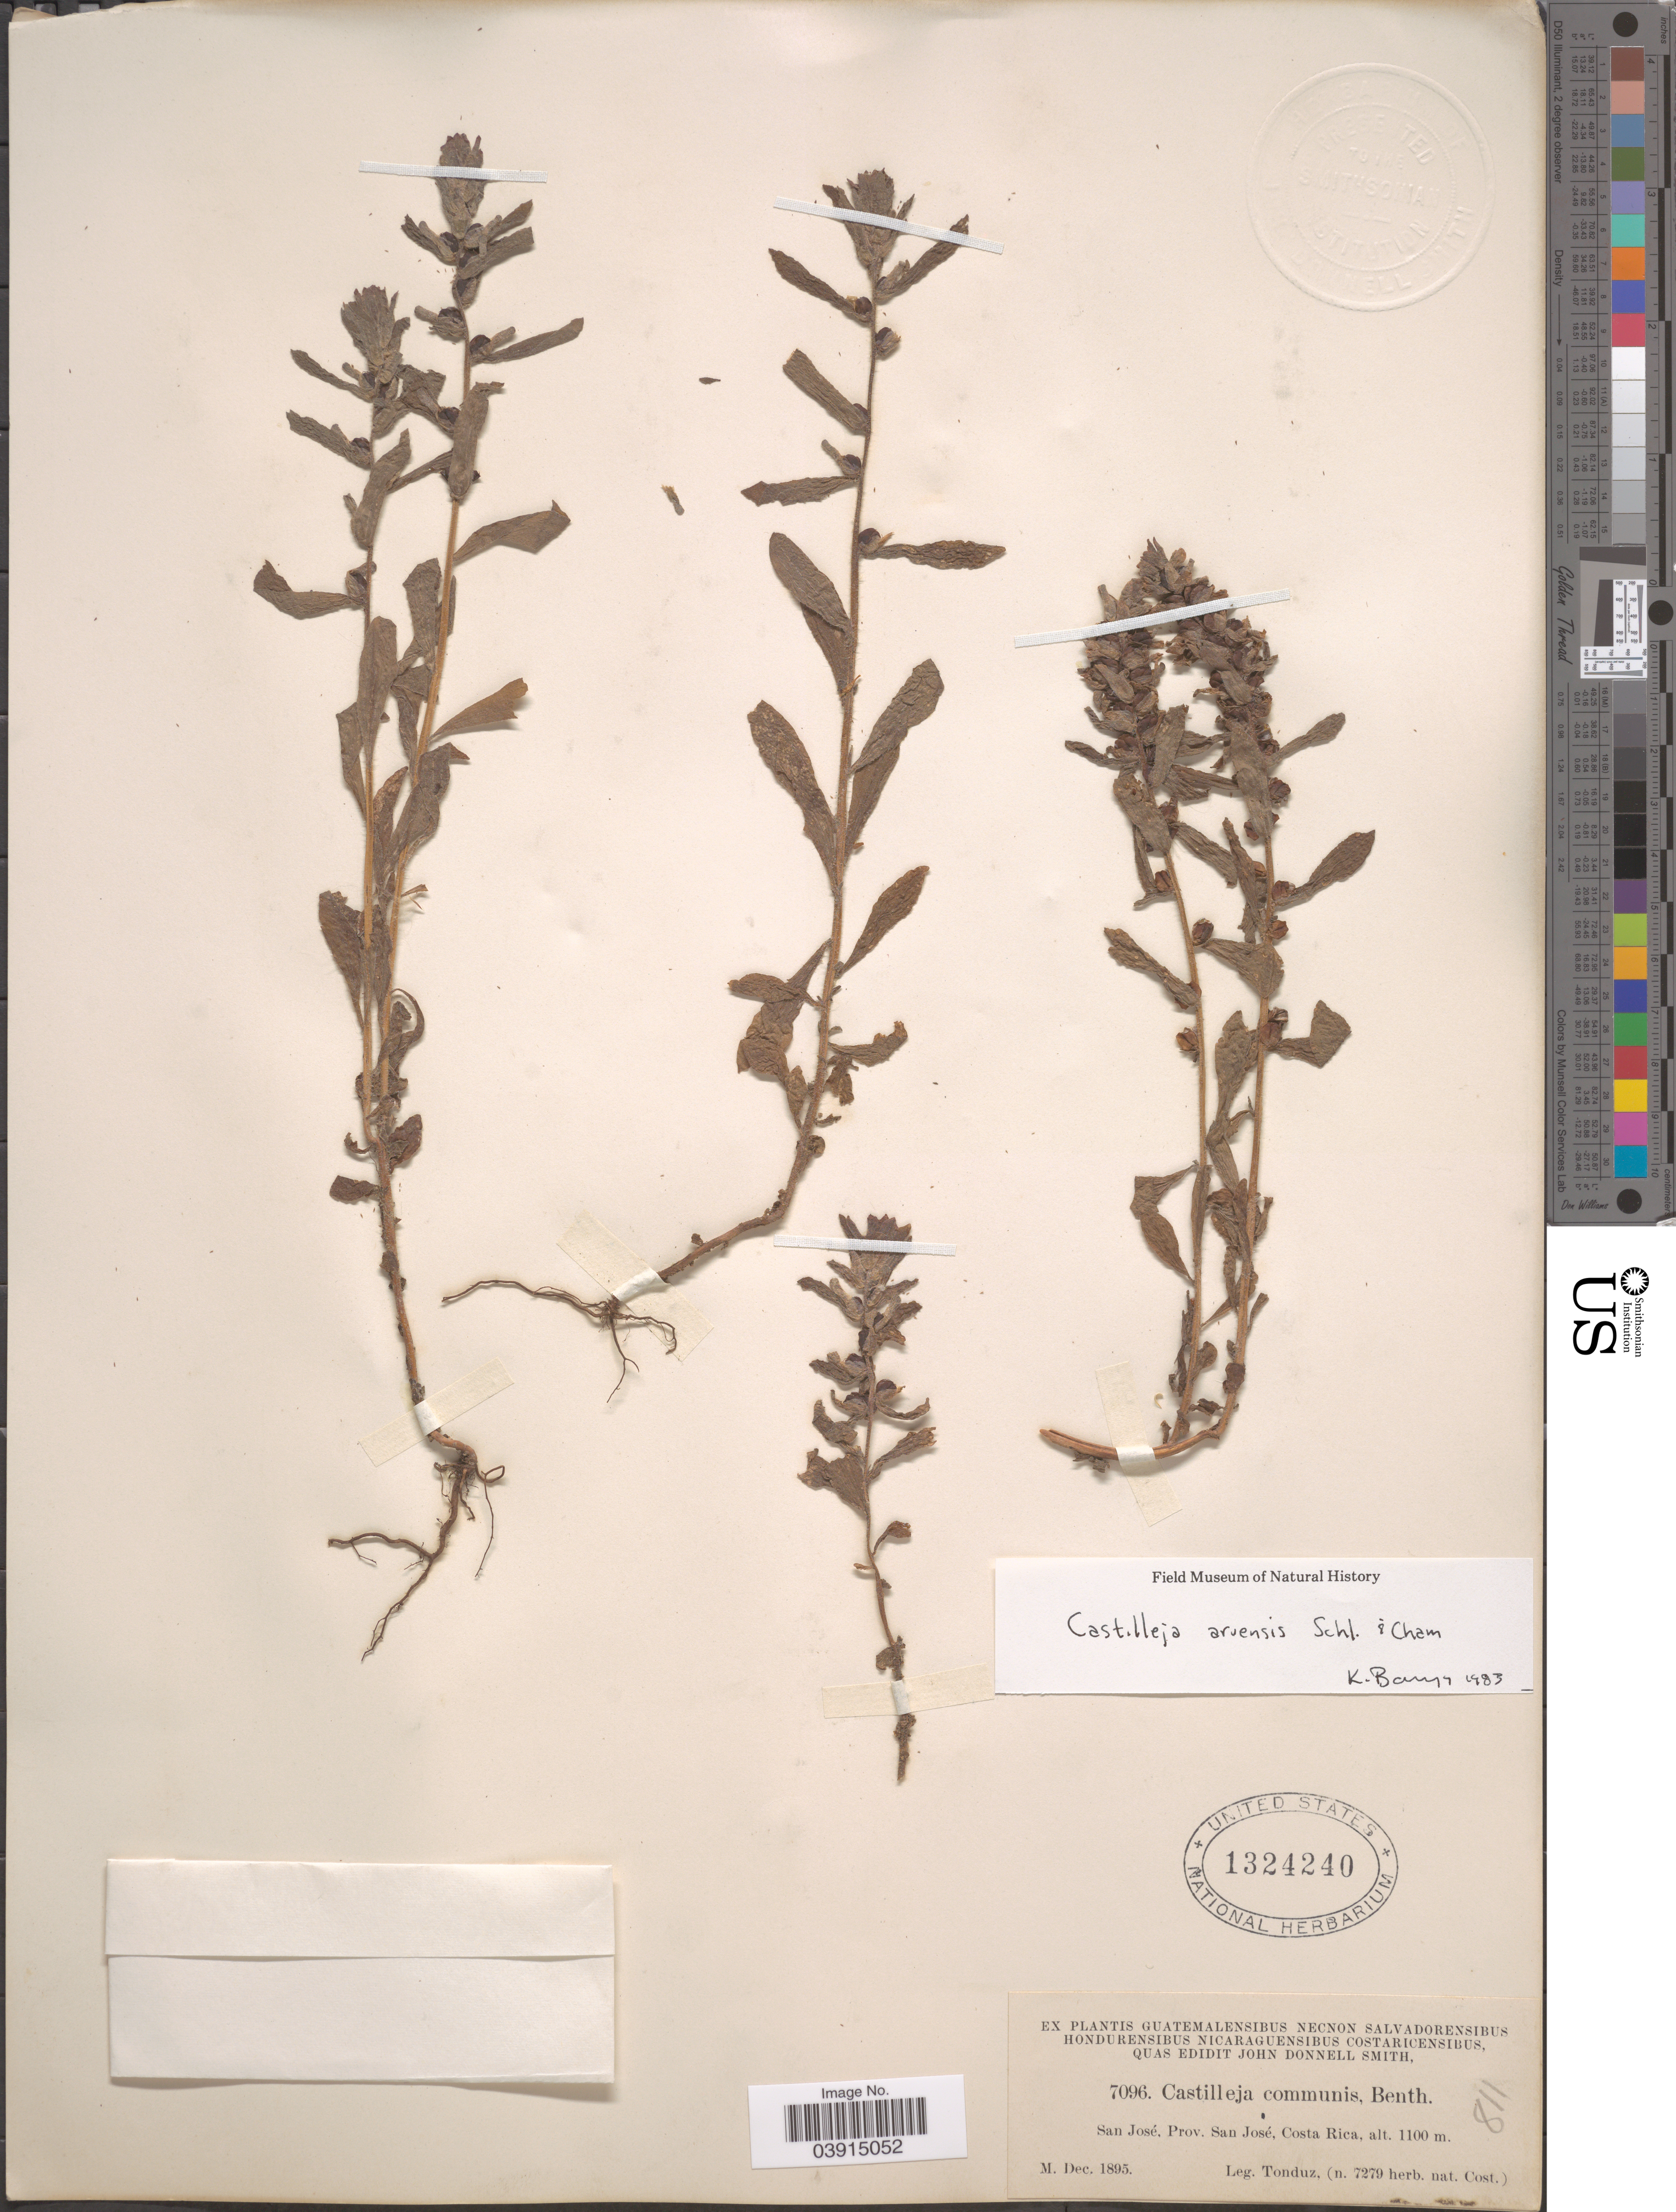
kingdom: Plantae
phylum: Tracheophyta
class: Magnoliopsida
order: Lamiales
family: Orobanchaceae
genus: Castilleja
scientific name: Castilleja arvensis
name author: Schltdl. & Cham.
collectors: Tonduz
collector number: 7096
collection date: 1895-12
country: Costa Rica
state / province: San José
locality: San José, Prov. San José.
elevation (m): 1100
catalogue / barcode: US 1324240